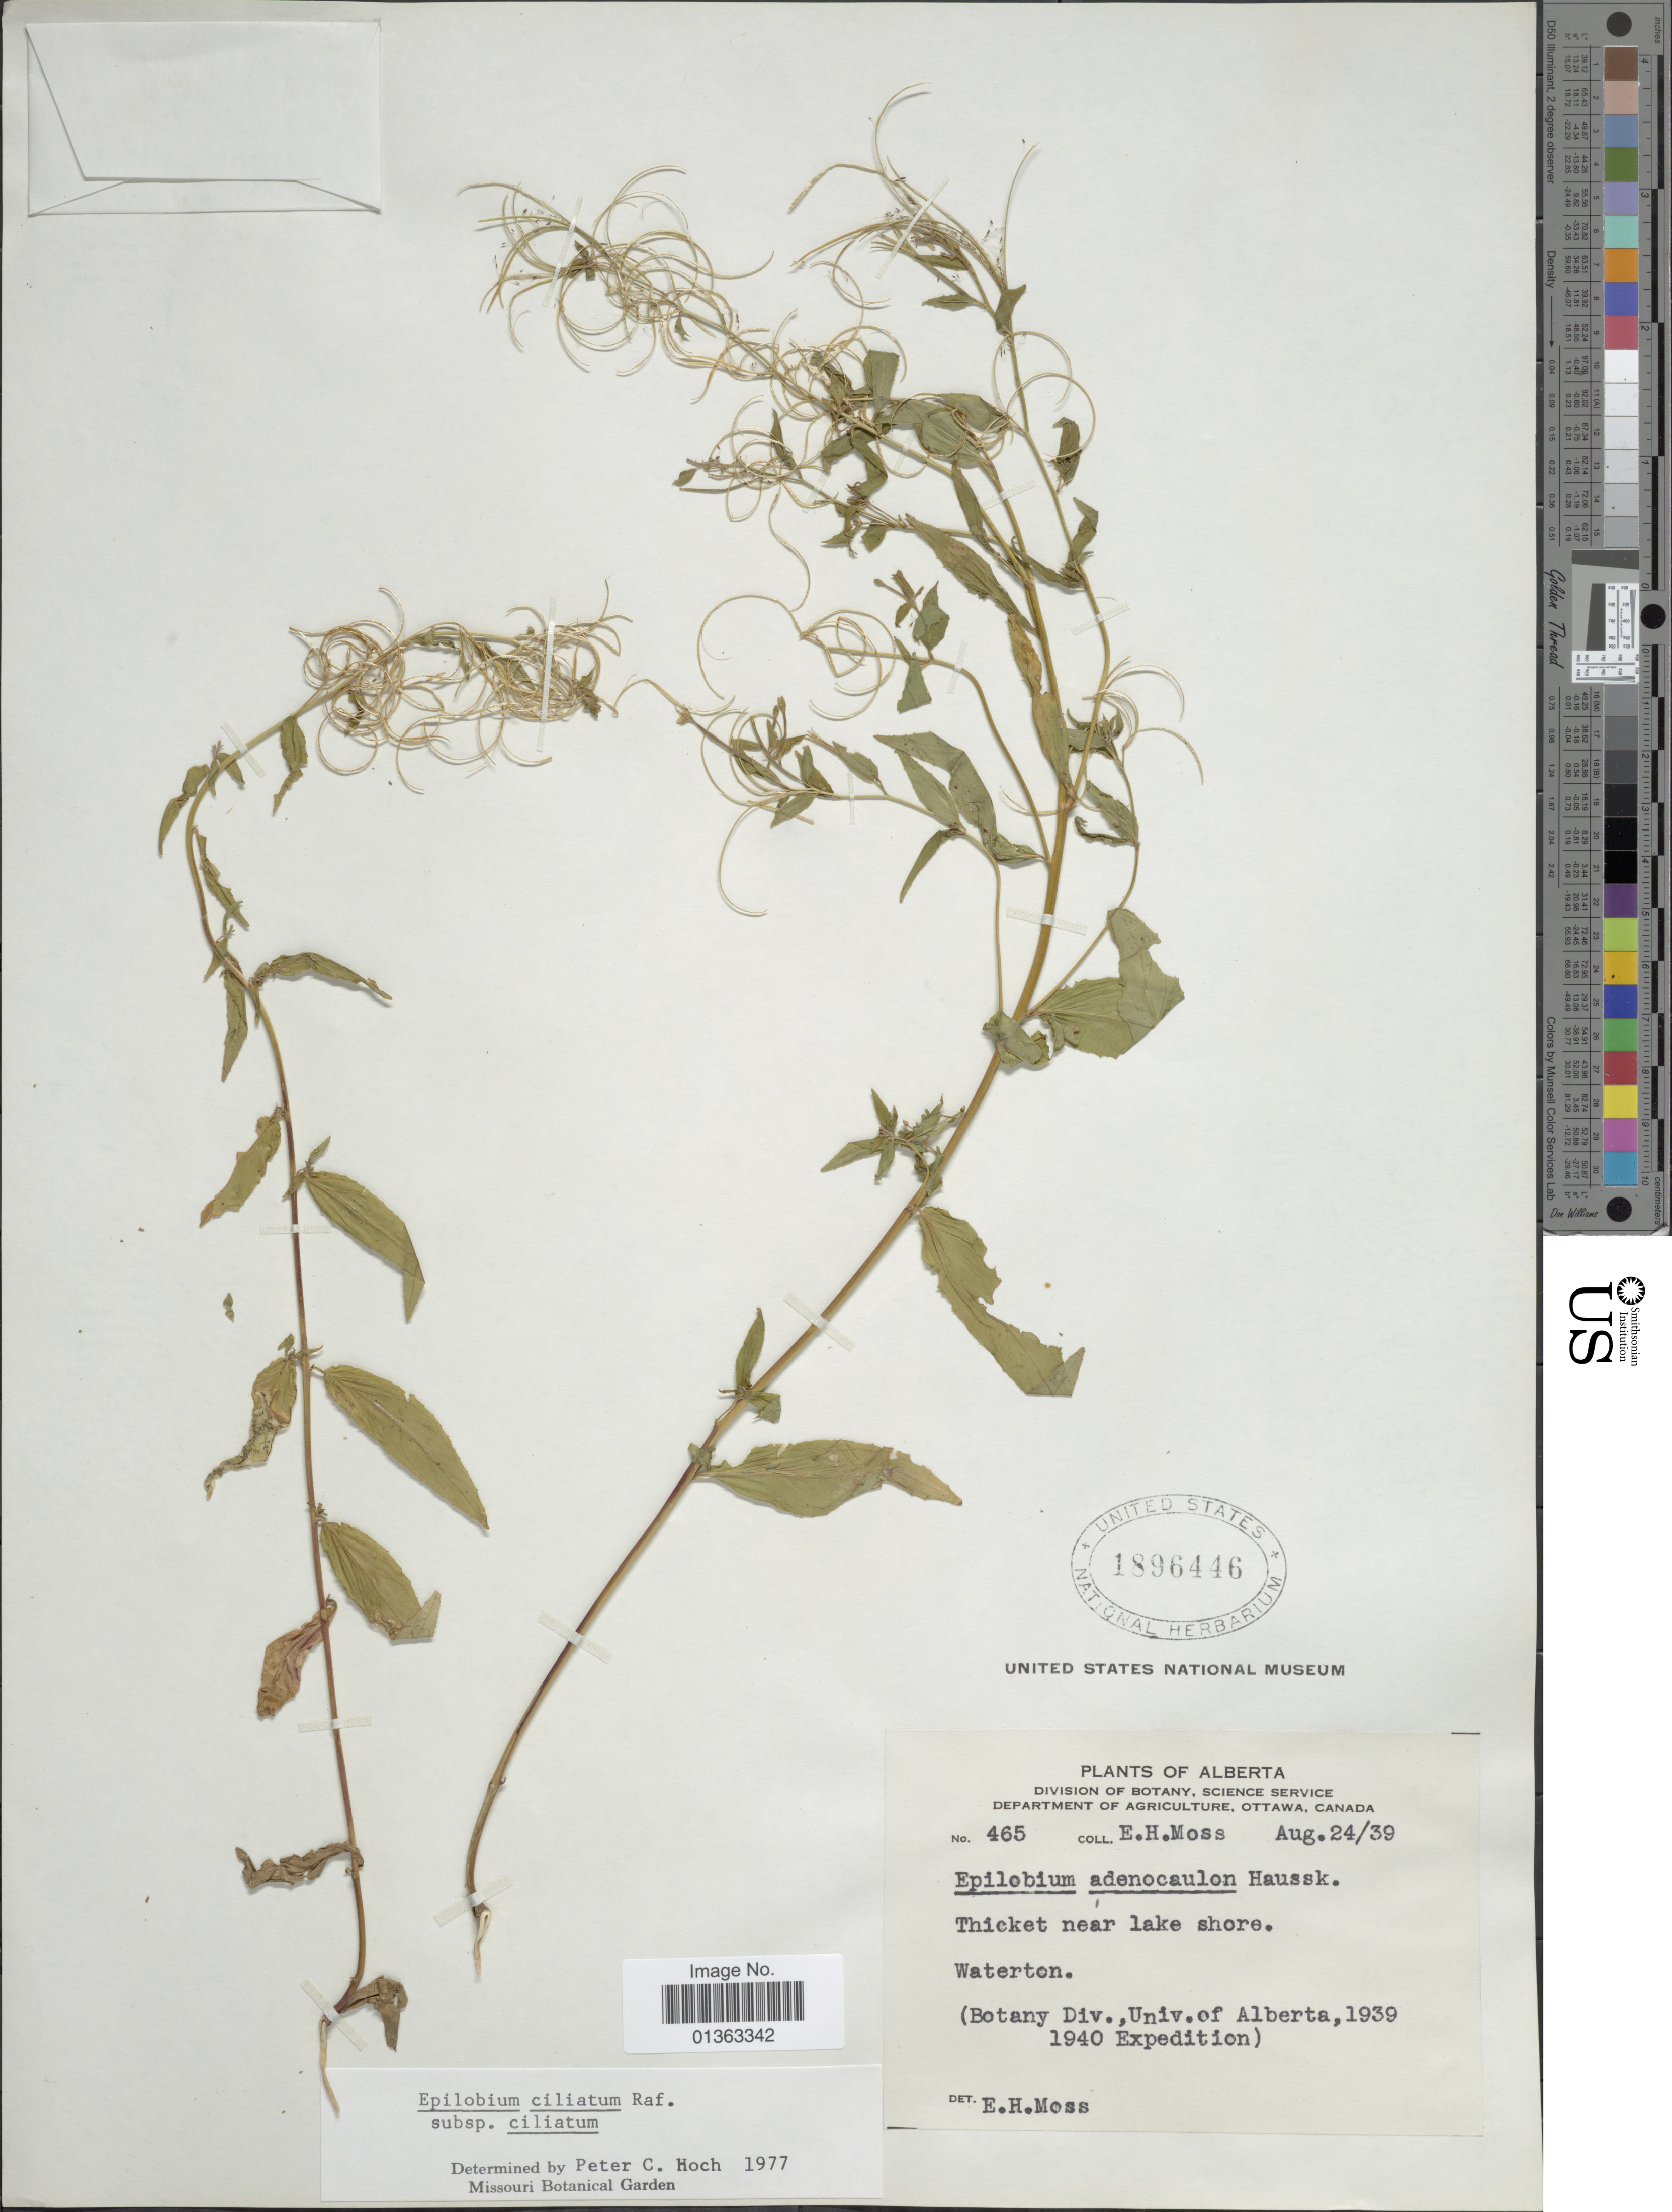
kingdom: Plantae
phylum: Tracheophyta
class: Magnoliopsida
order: Myrtales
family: Onagraceae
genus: Epilobium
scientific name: Epilobium ciliatum subsp. ciliatum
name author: Raf.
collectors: E. Moss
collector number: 465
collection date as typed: Transcribed d/m/y: 24/8/39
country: Canada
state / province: Alberta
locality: Waterton.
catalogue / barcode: US 1896446